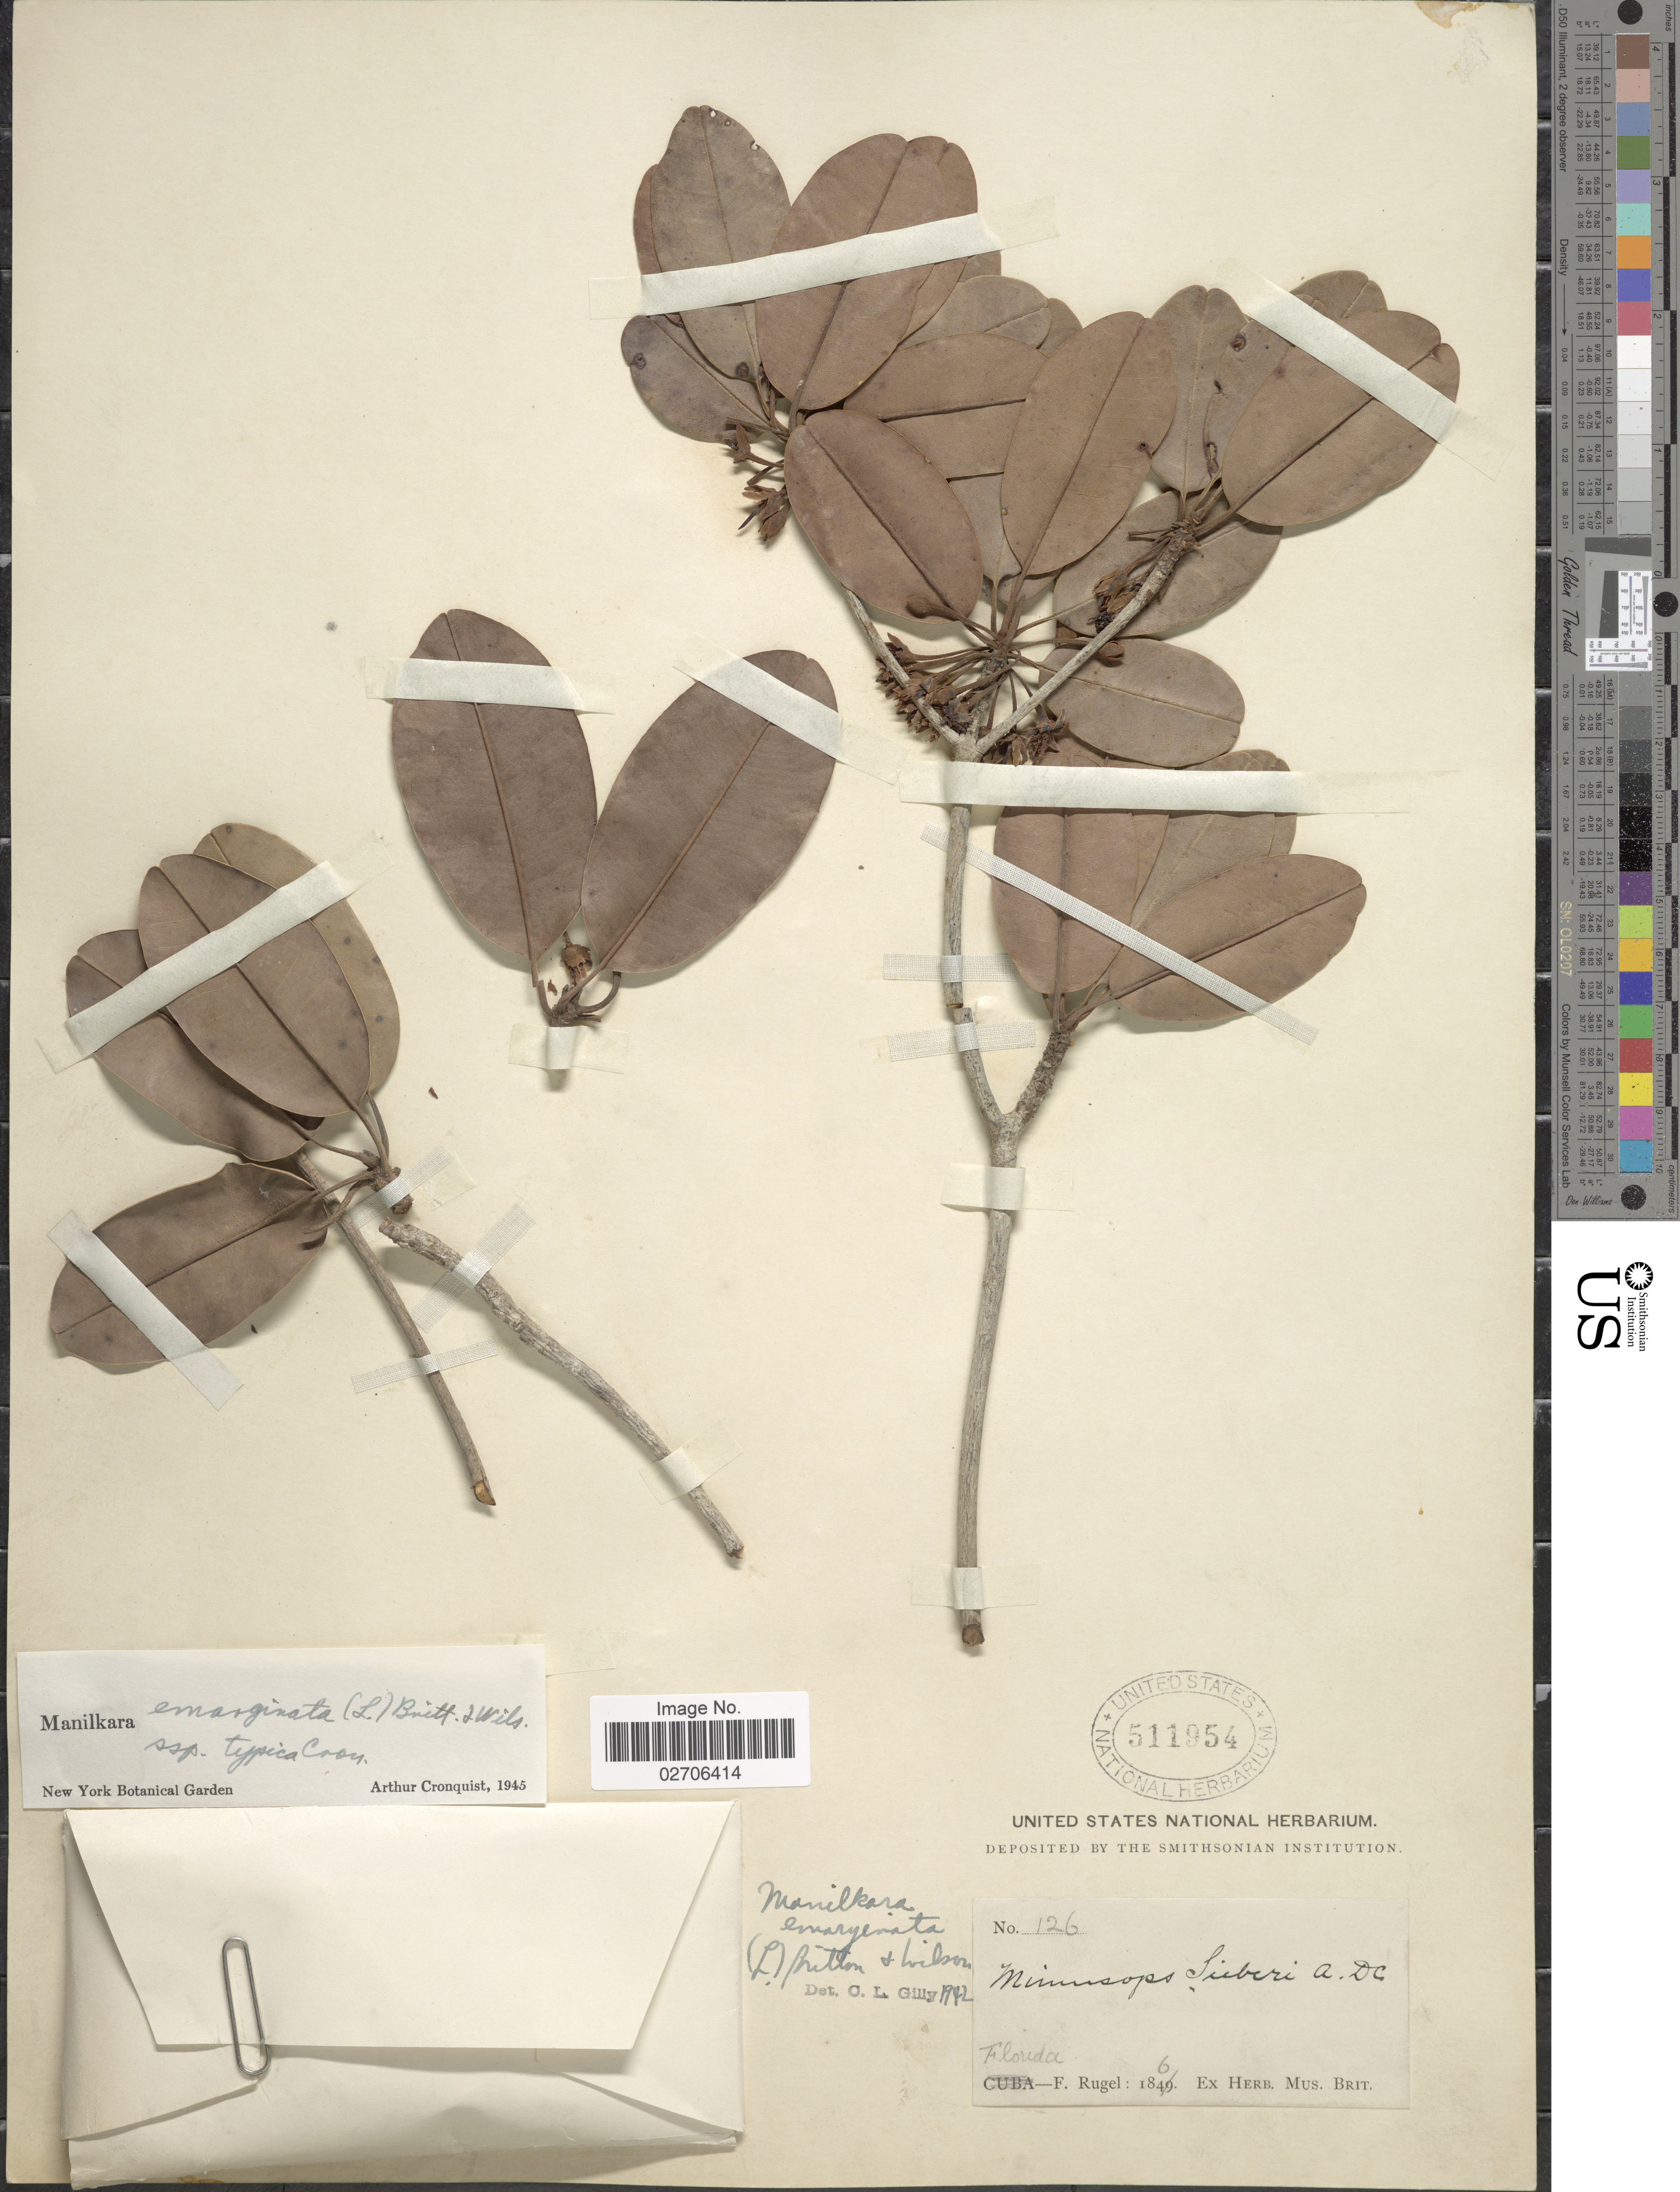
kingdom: Plantae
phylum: Tracheophyta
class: Magnoliopsida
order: Ericales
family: Sapotaceae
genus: Manilkara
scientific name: Manilkara emarginata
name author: (L.) Britton & P. Wilson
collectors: F. Rugel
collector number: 126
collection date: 1846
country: United States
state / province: Florida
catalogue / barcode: US 511954